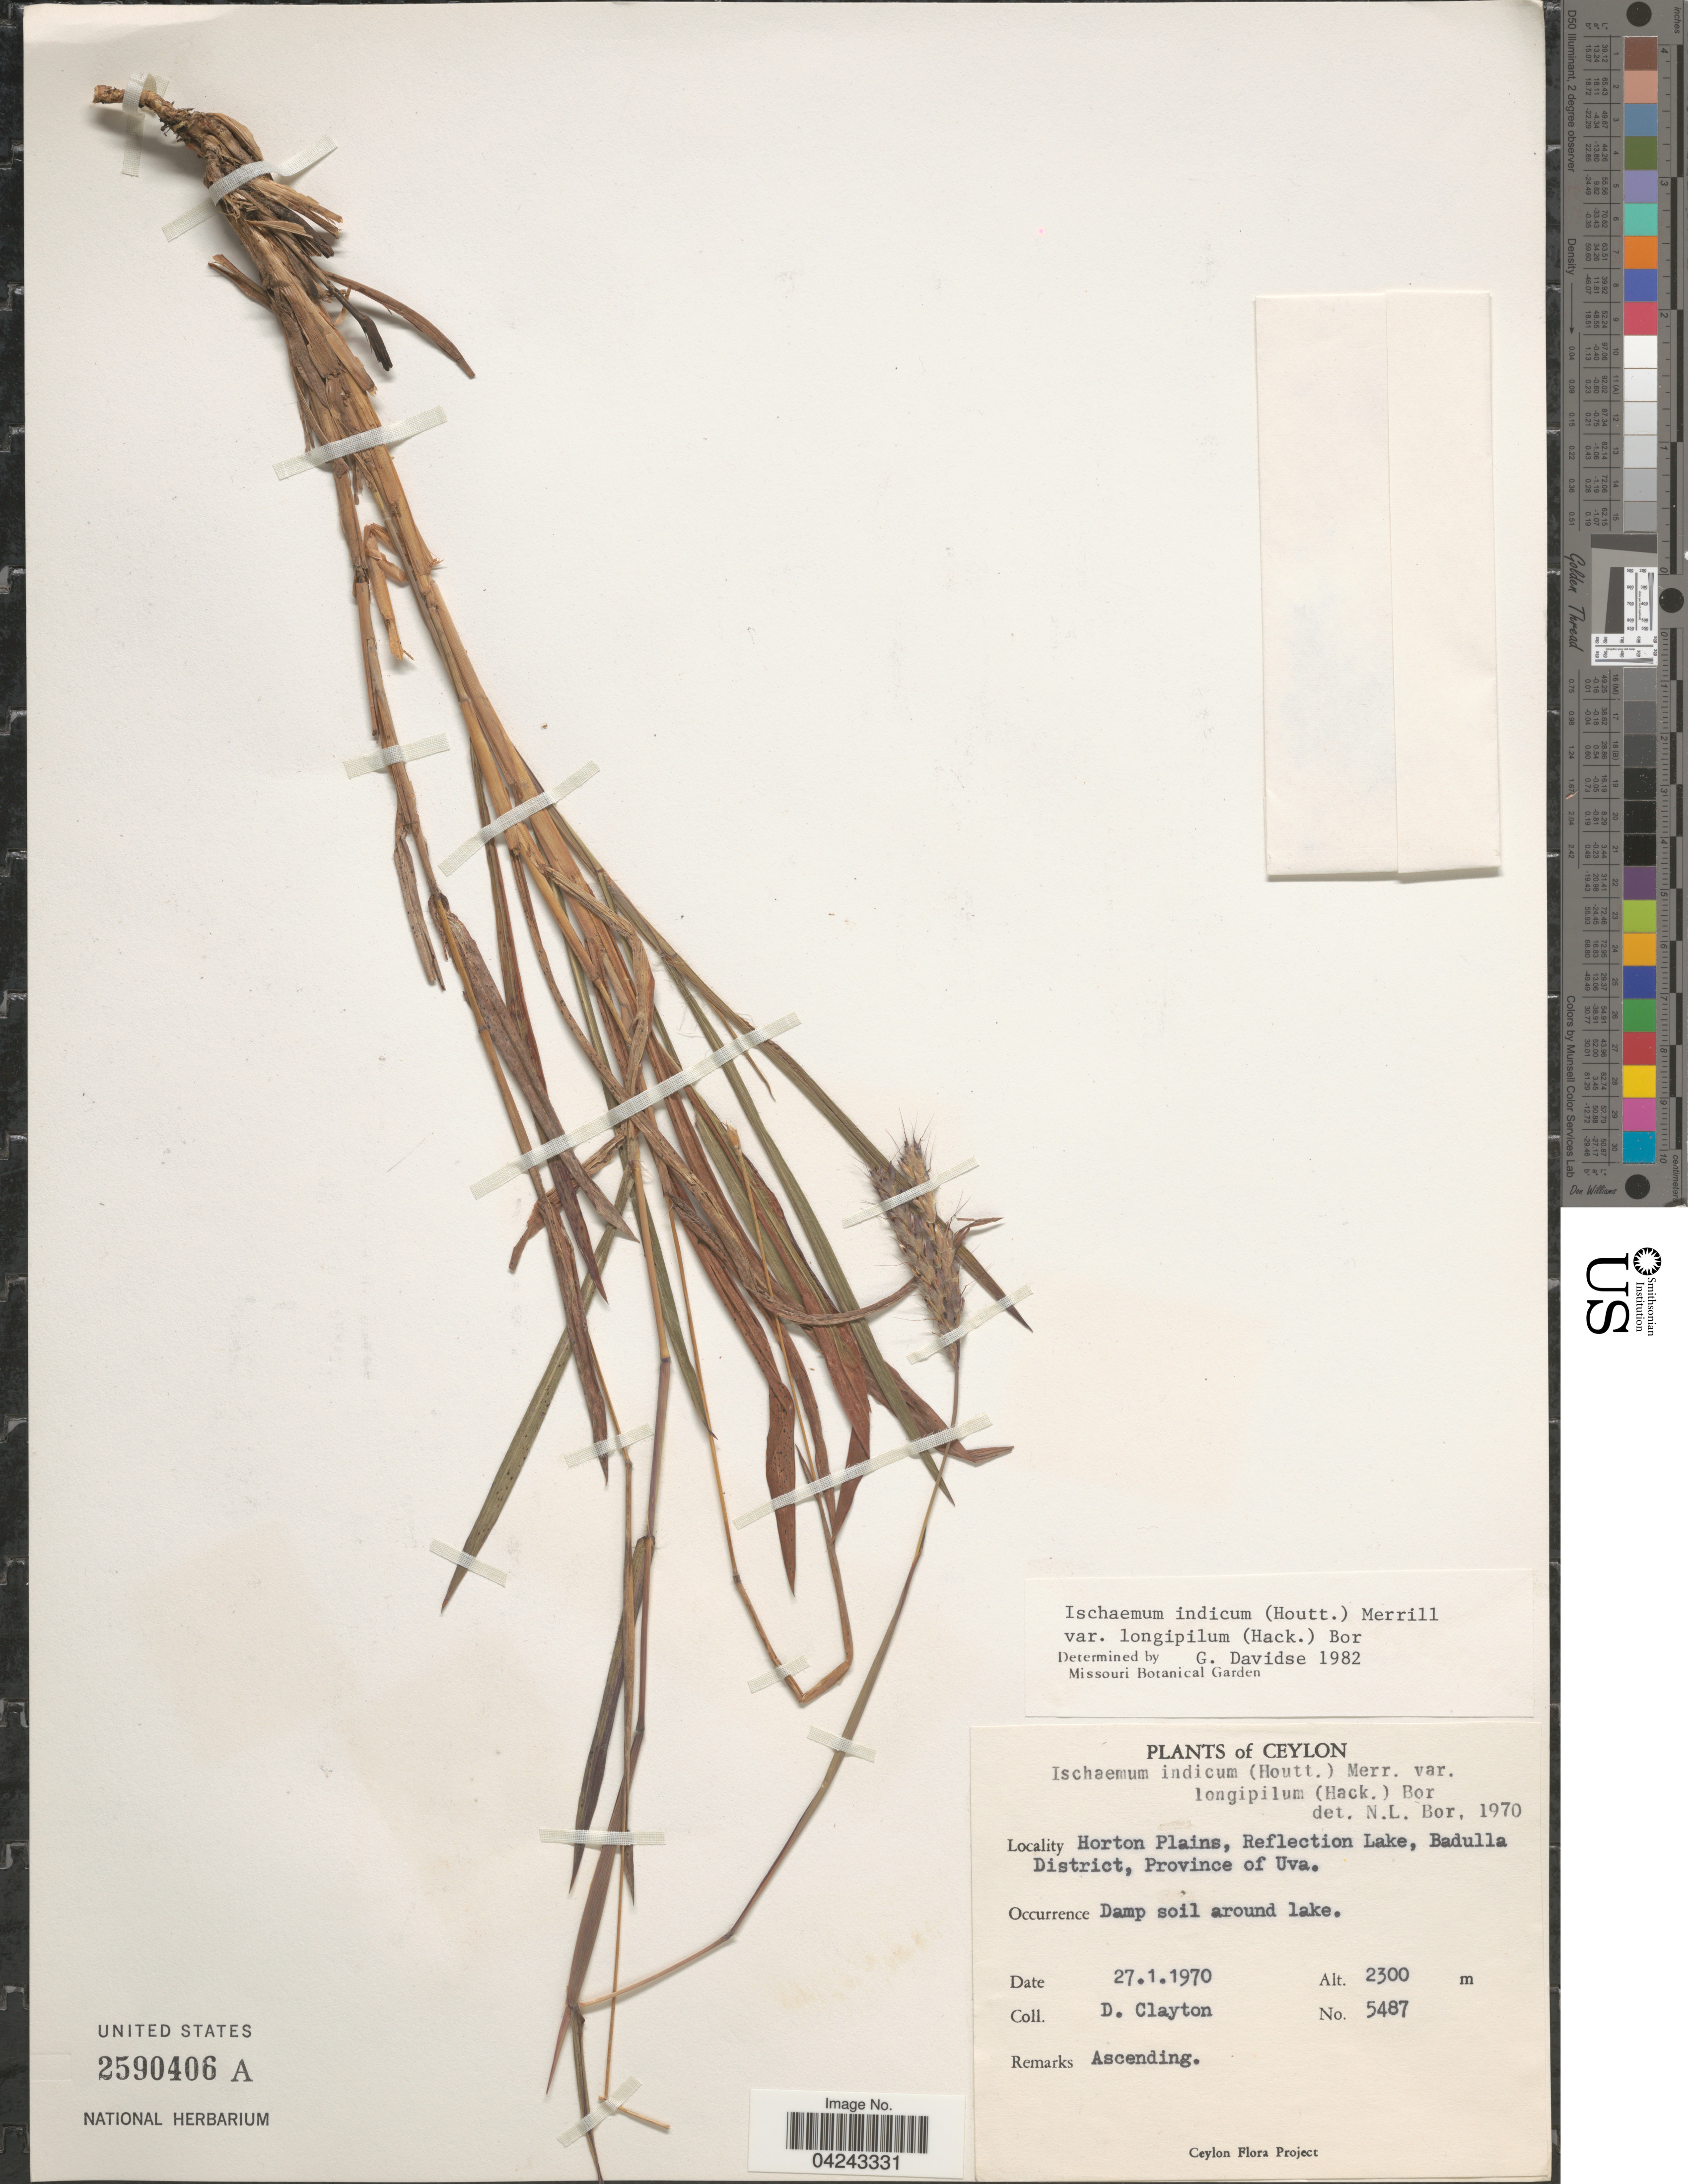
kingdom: Plantae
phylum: Tracheophyta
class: Liliopsida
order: Poales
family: Poaceae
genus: Ischaemum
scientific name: Ischaemum ciliare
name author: Retz.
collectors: D. Clayton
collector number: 5487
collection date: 1970-01-27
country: Sri Lanka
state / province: Uva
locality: Ceylon. Horton Plains, Reflection Lake, Badulla District.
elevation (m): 2300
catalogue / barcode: US 2590406A